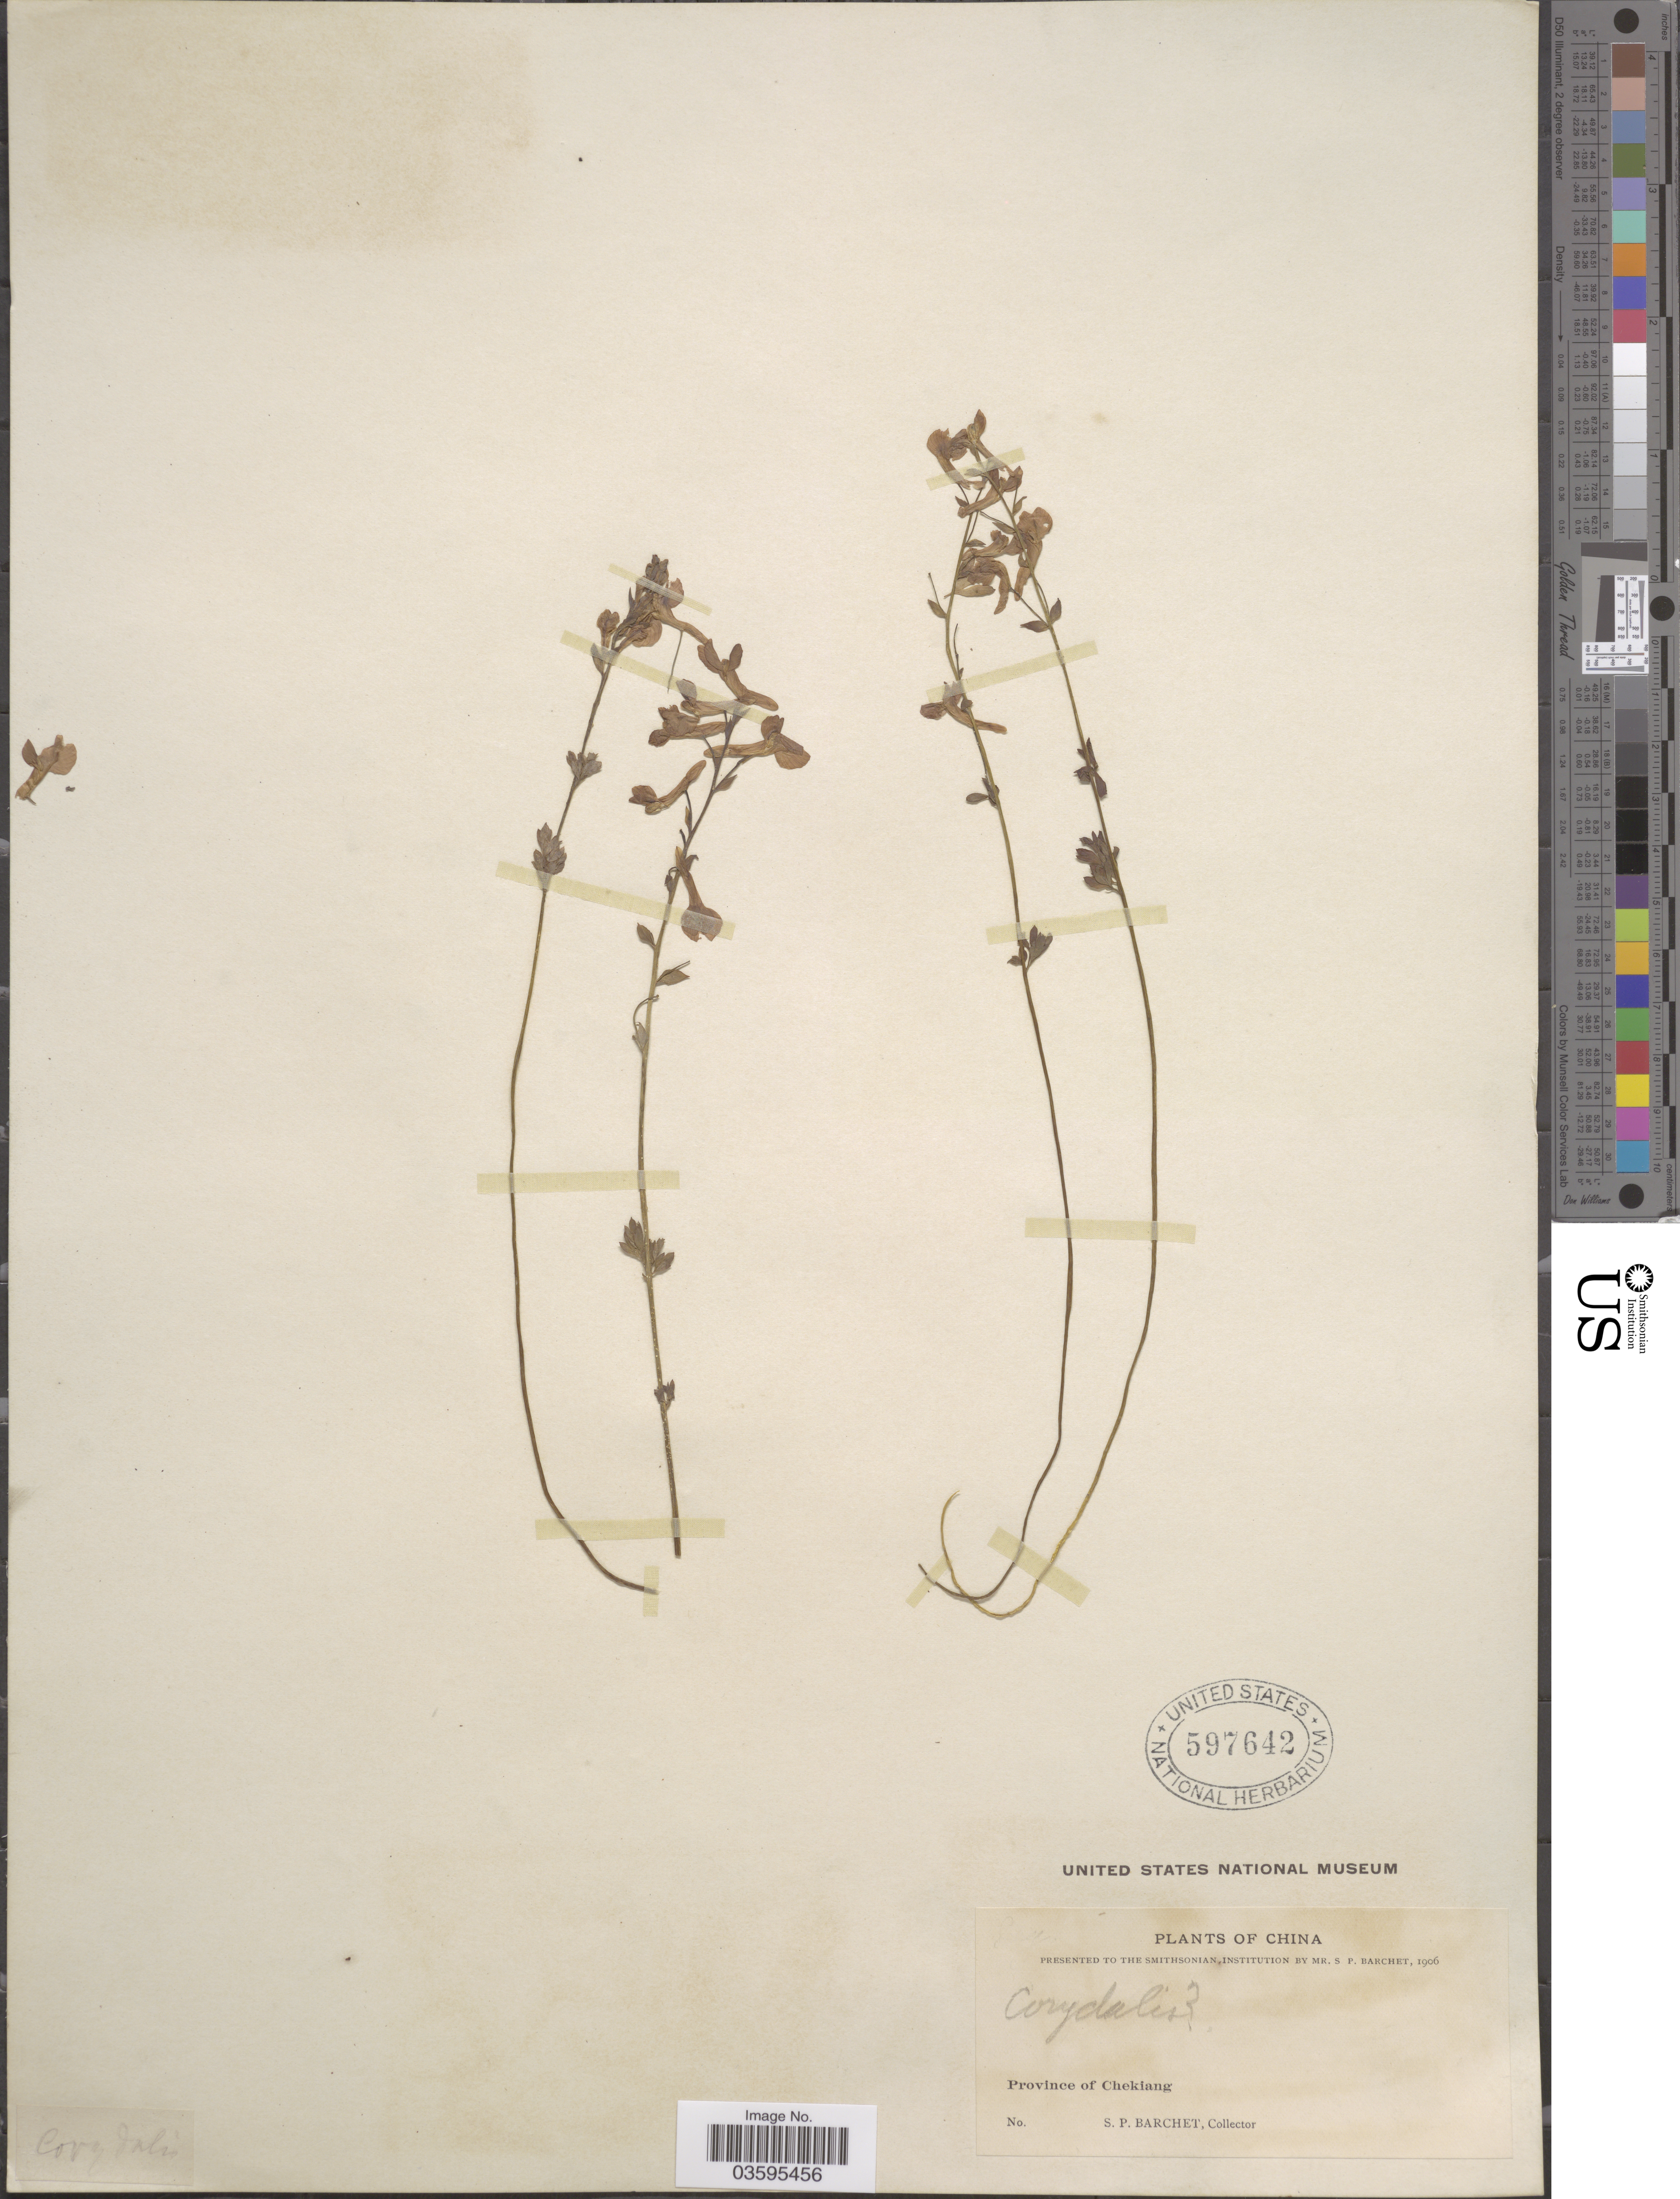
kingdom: Plantae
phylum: Tracheophyta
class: Magnoliopsida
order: Ranunculales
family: Papaveraceae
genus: Corydalis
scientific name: Corydalis sp.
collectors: S. P. Barchet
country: China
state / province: Zhejiang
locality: Province of Chekiang.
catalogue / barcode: US 597642